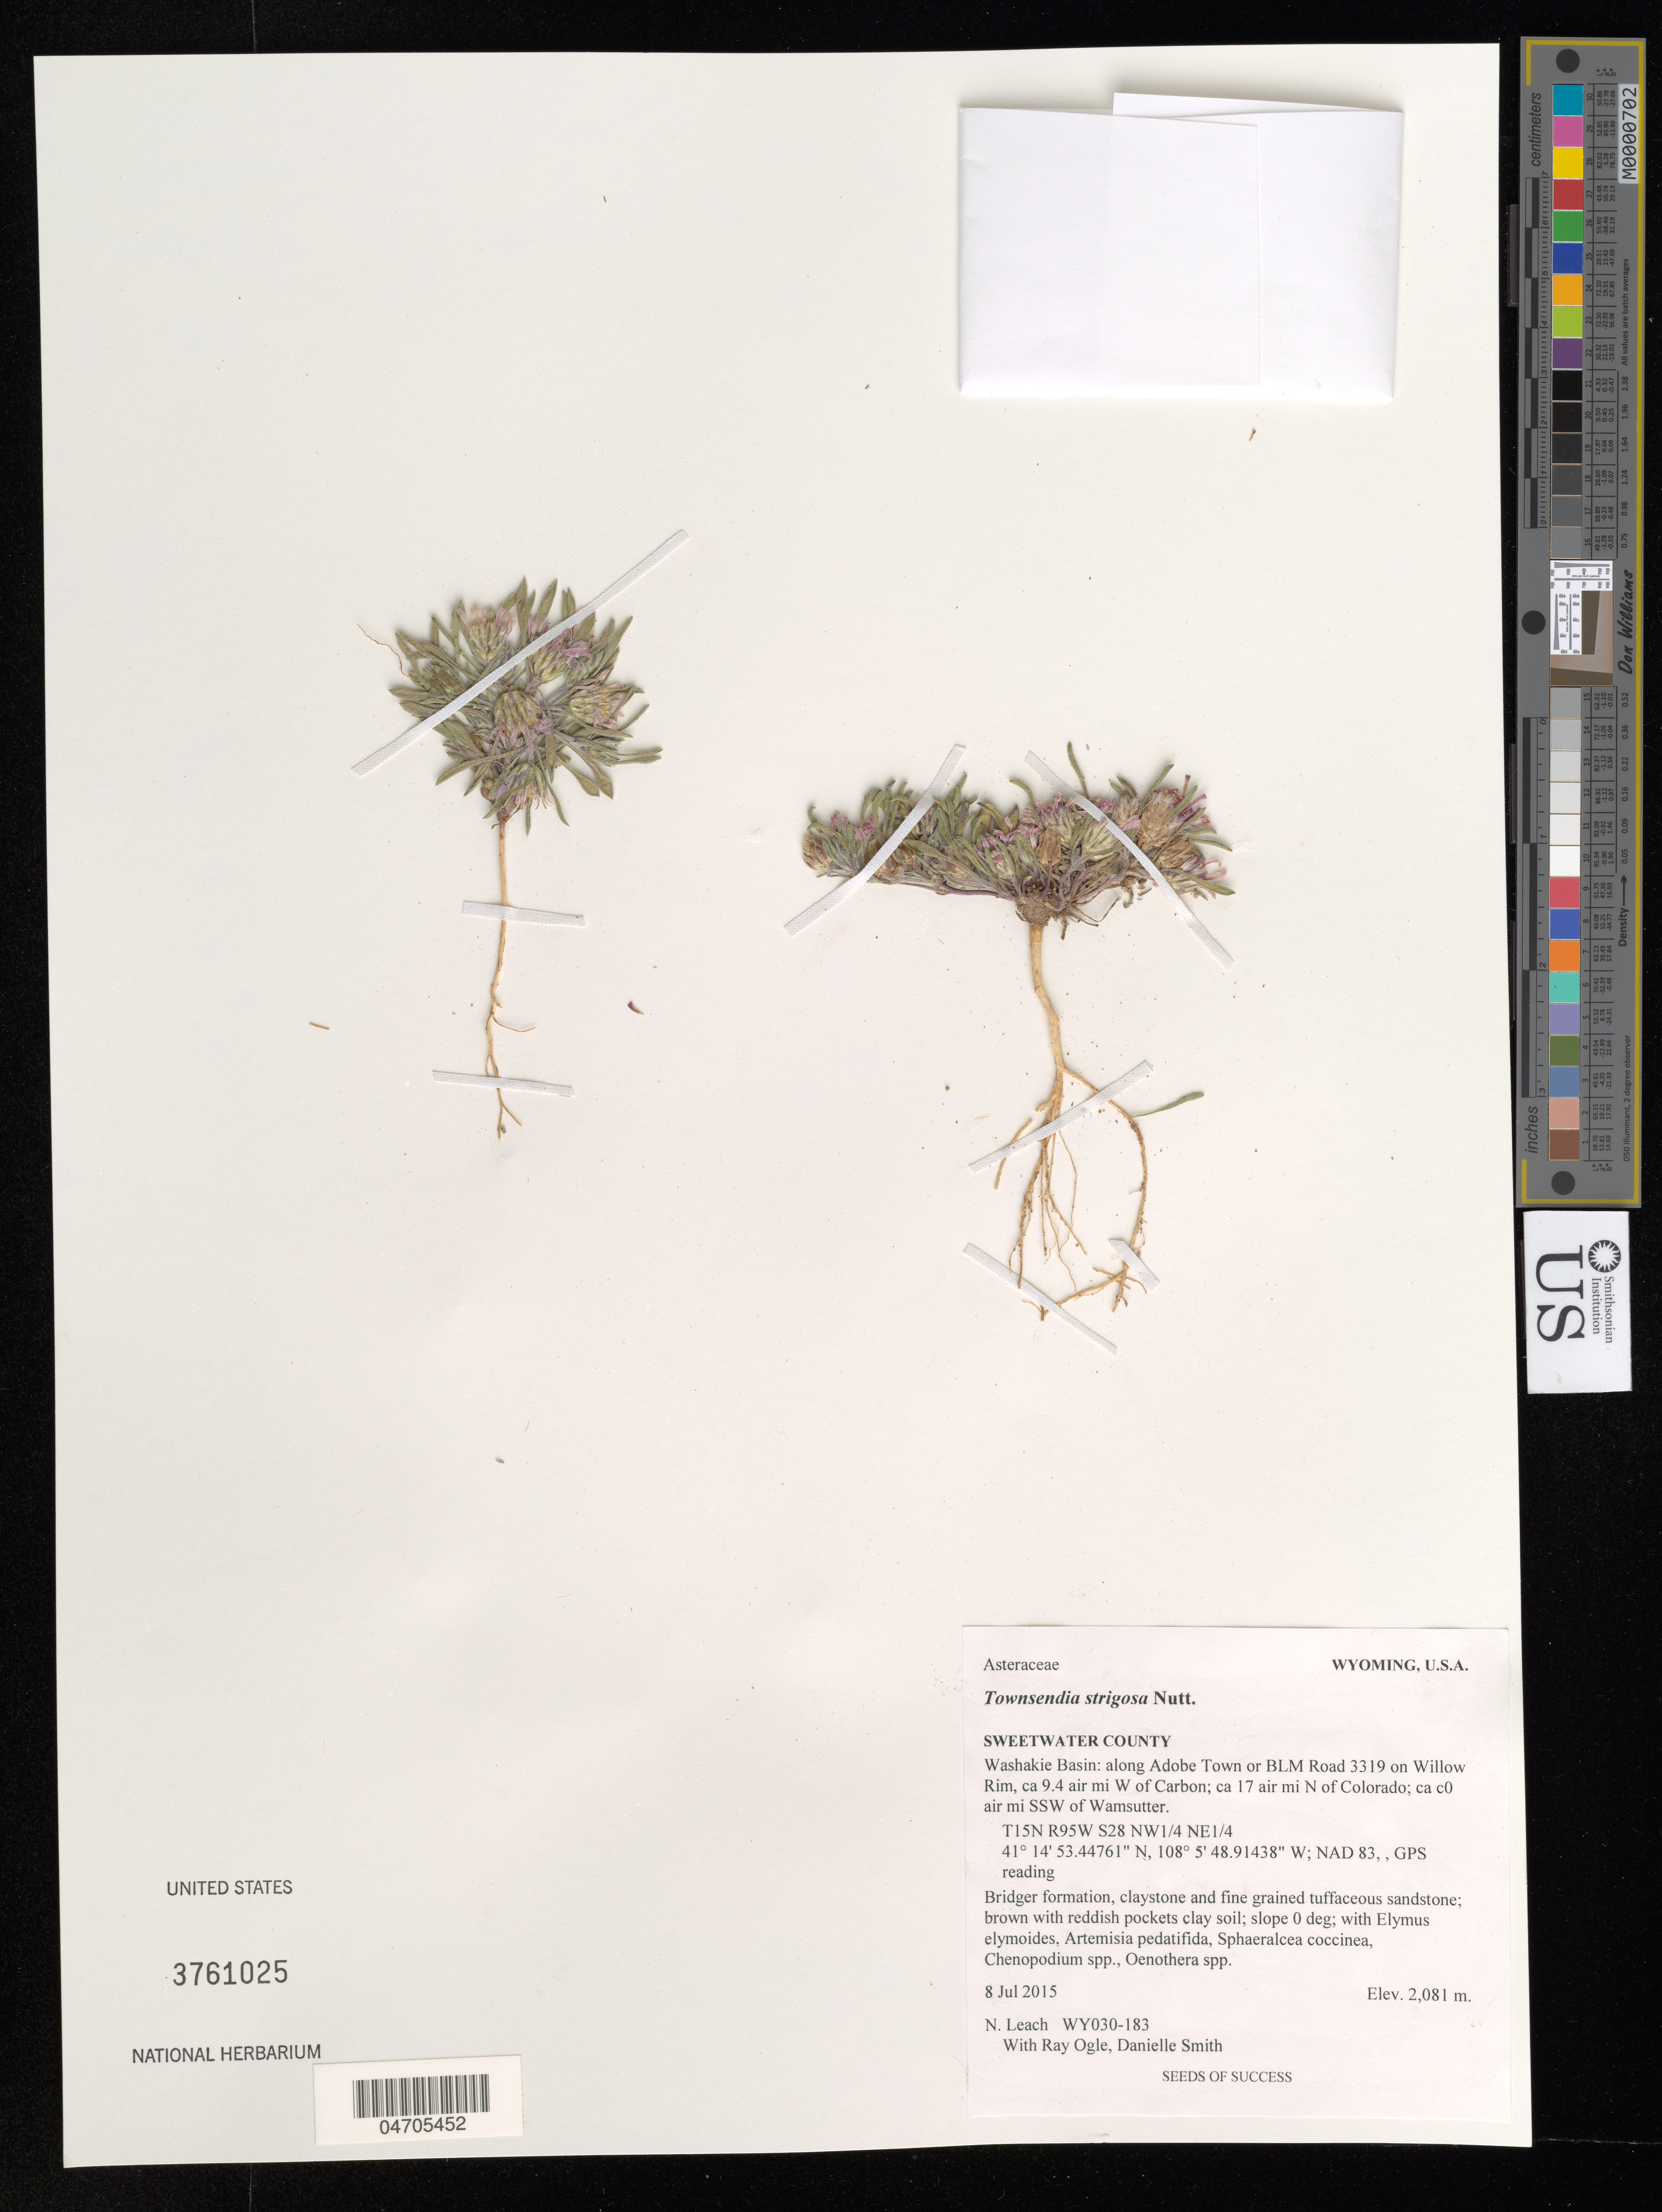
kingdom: Plantae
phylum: Tracheophyta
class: Magnoliopsida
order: Asterales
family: Asteraceae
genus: Townsendia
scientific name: Townsendia strigosa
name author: Nutt.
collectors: N. Leach, R. Ogle & D. Smith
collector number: WY030-183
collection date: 2015-07-08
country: United States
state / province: Wyoming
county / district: Sweetwater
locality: Sweetwater County. Washakie Basin: along Adobe Town or BLM Road 3319 on Willow Rim, ca 9.4 air mi W of Carbon; ca 17 air mi N of Colorado; ca c0 air mi SSW of Wamsutter. T15N R95W S28 NW1/4 NE1/4.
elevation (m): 2081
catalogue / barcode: US 3761025